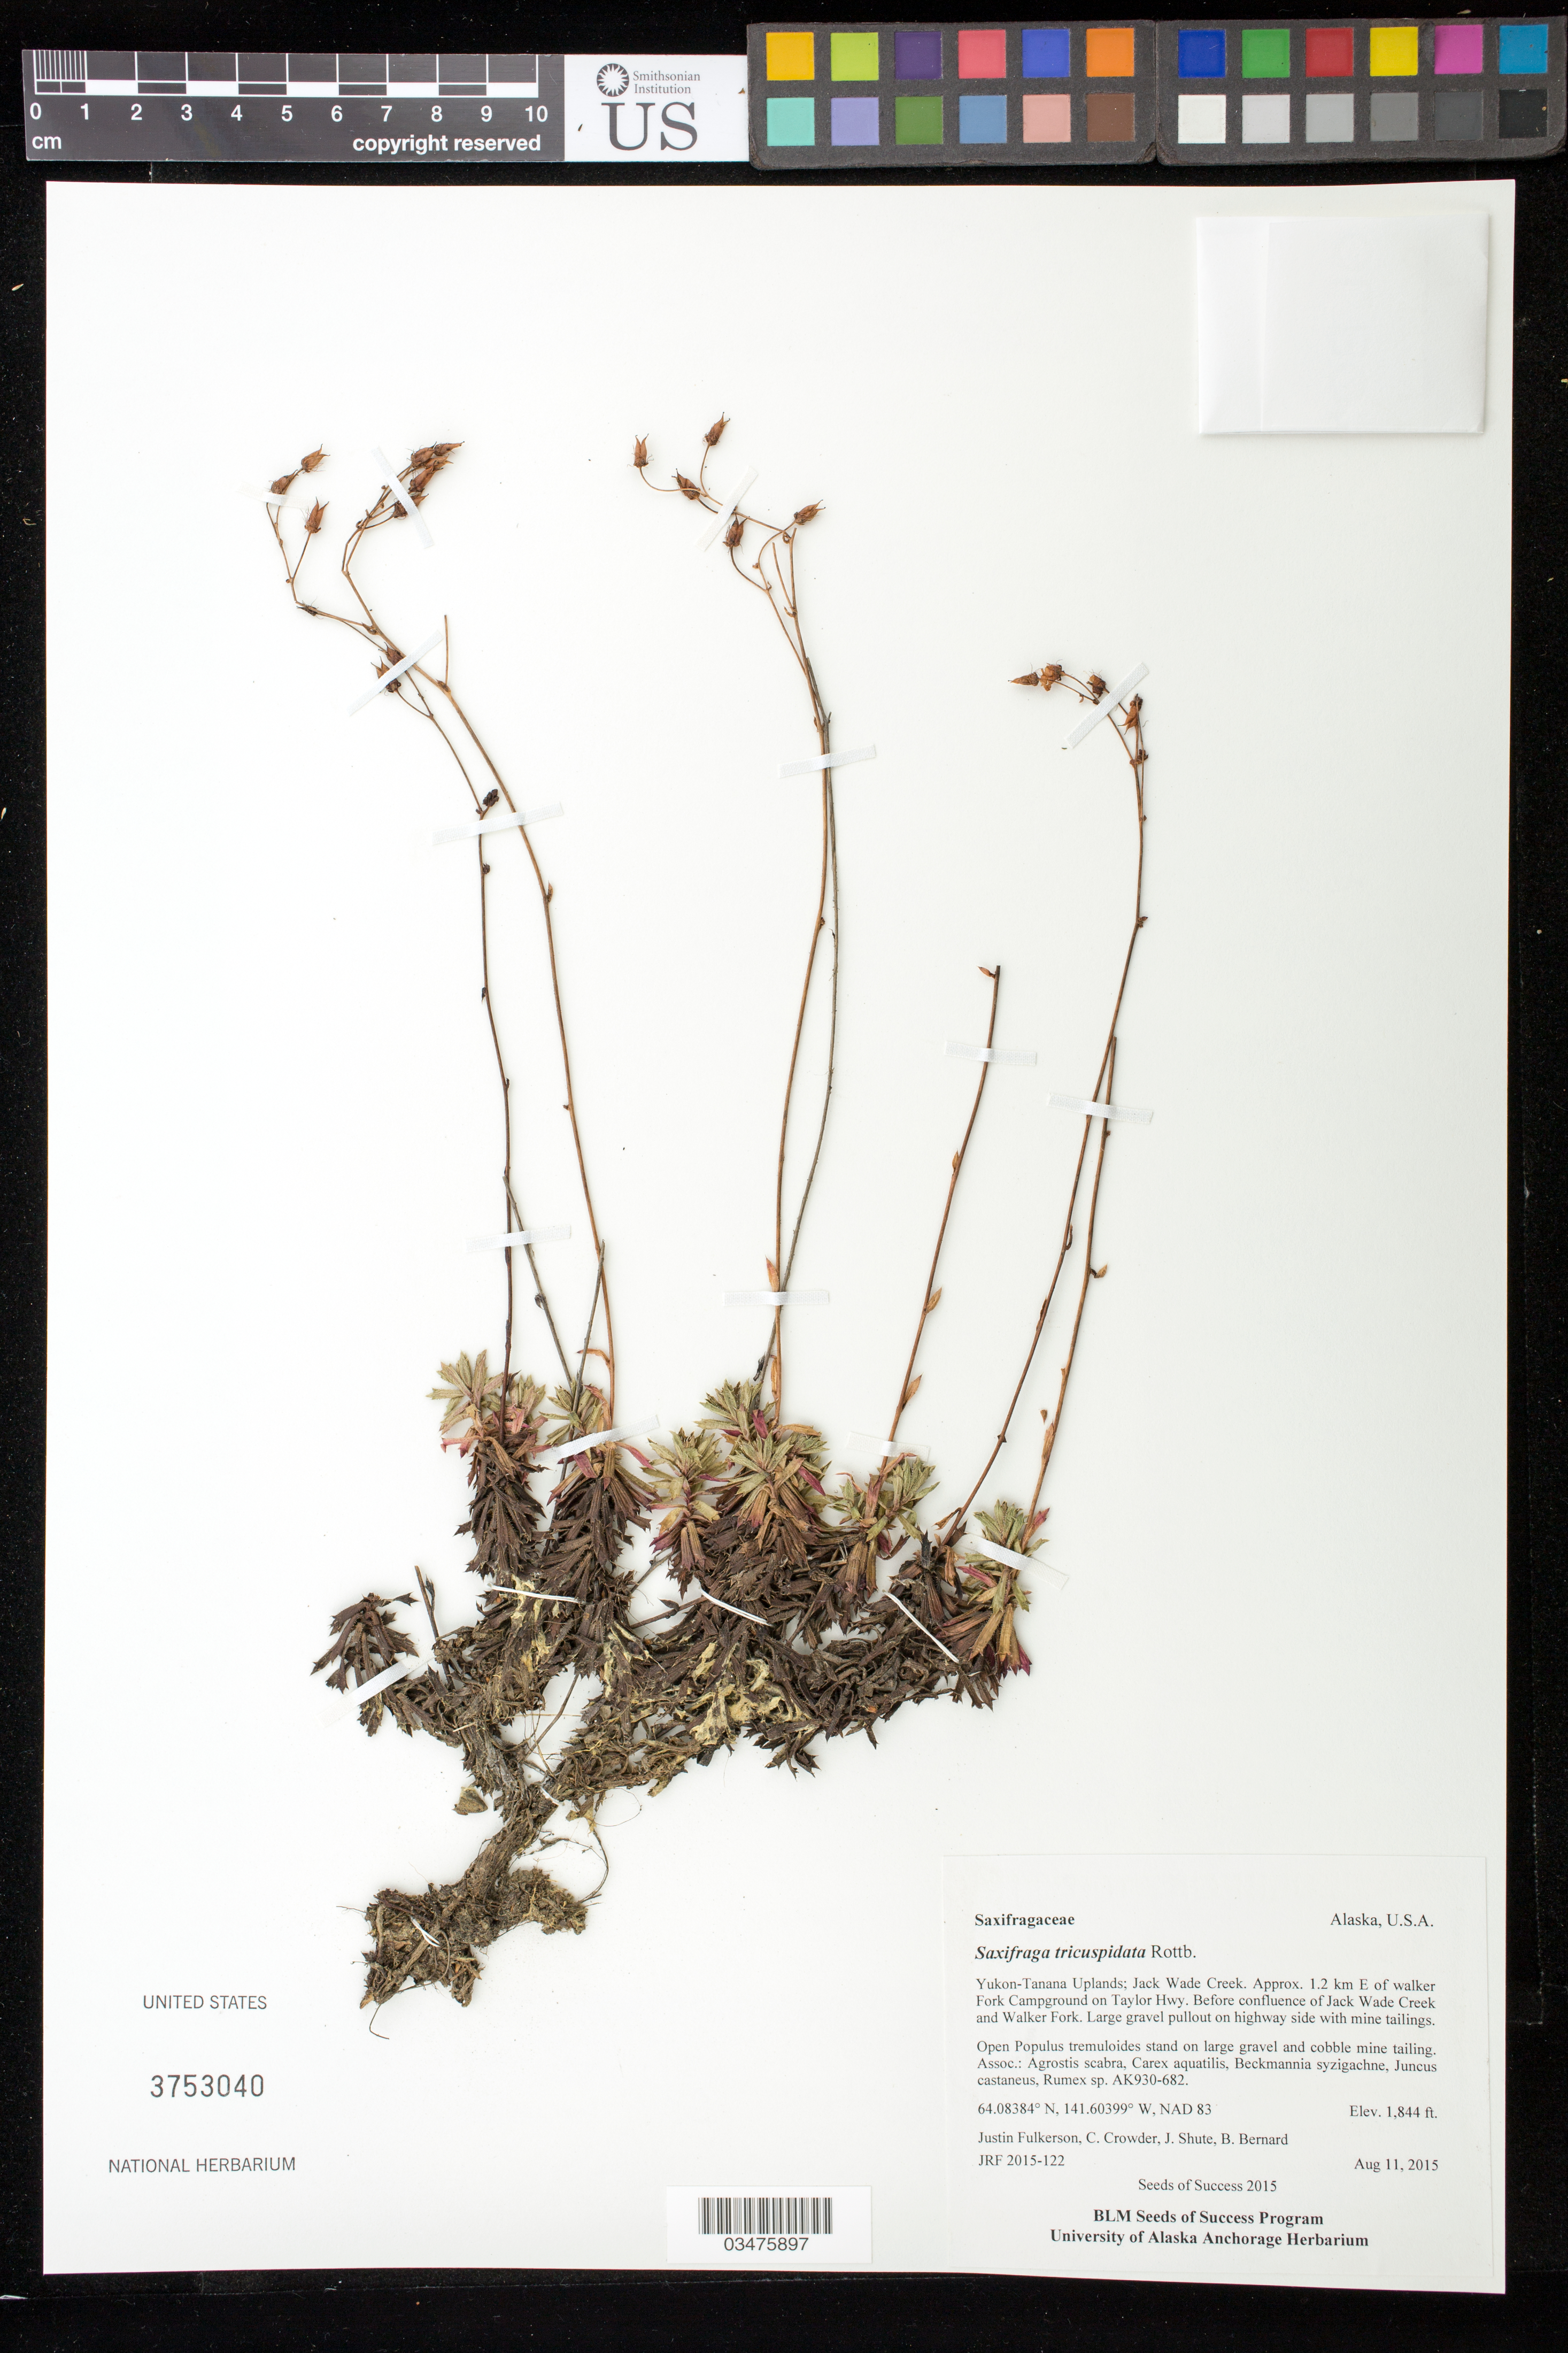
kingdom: Plantae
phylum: Tracheophyta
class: Magnoliopsida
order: Saxifragales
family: Saxifragaceae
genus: Saxifraga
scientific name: Saxifraga tricuspidata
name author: Rottb.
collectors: J. Fulkerson, C. Crowder, J. Shute & B. Bernard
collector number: AK930-682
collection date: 2015-08-11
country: United States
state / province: Alaska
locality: Yukon-Tanana Uplands, Jack Wade Creek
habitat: Open Poulus tremuloides stand on large gravel and cobble mine tailing.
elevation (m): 562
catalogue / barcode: US 3753040